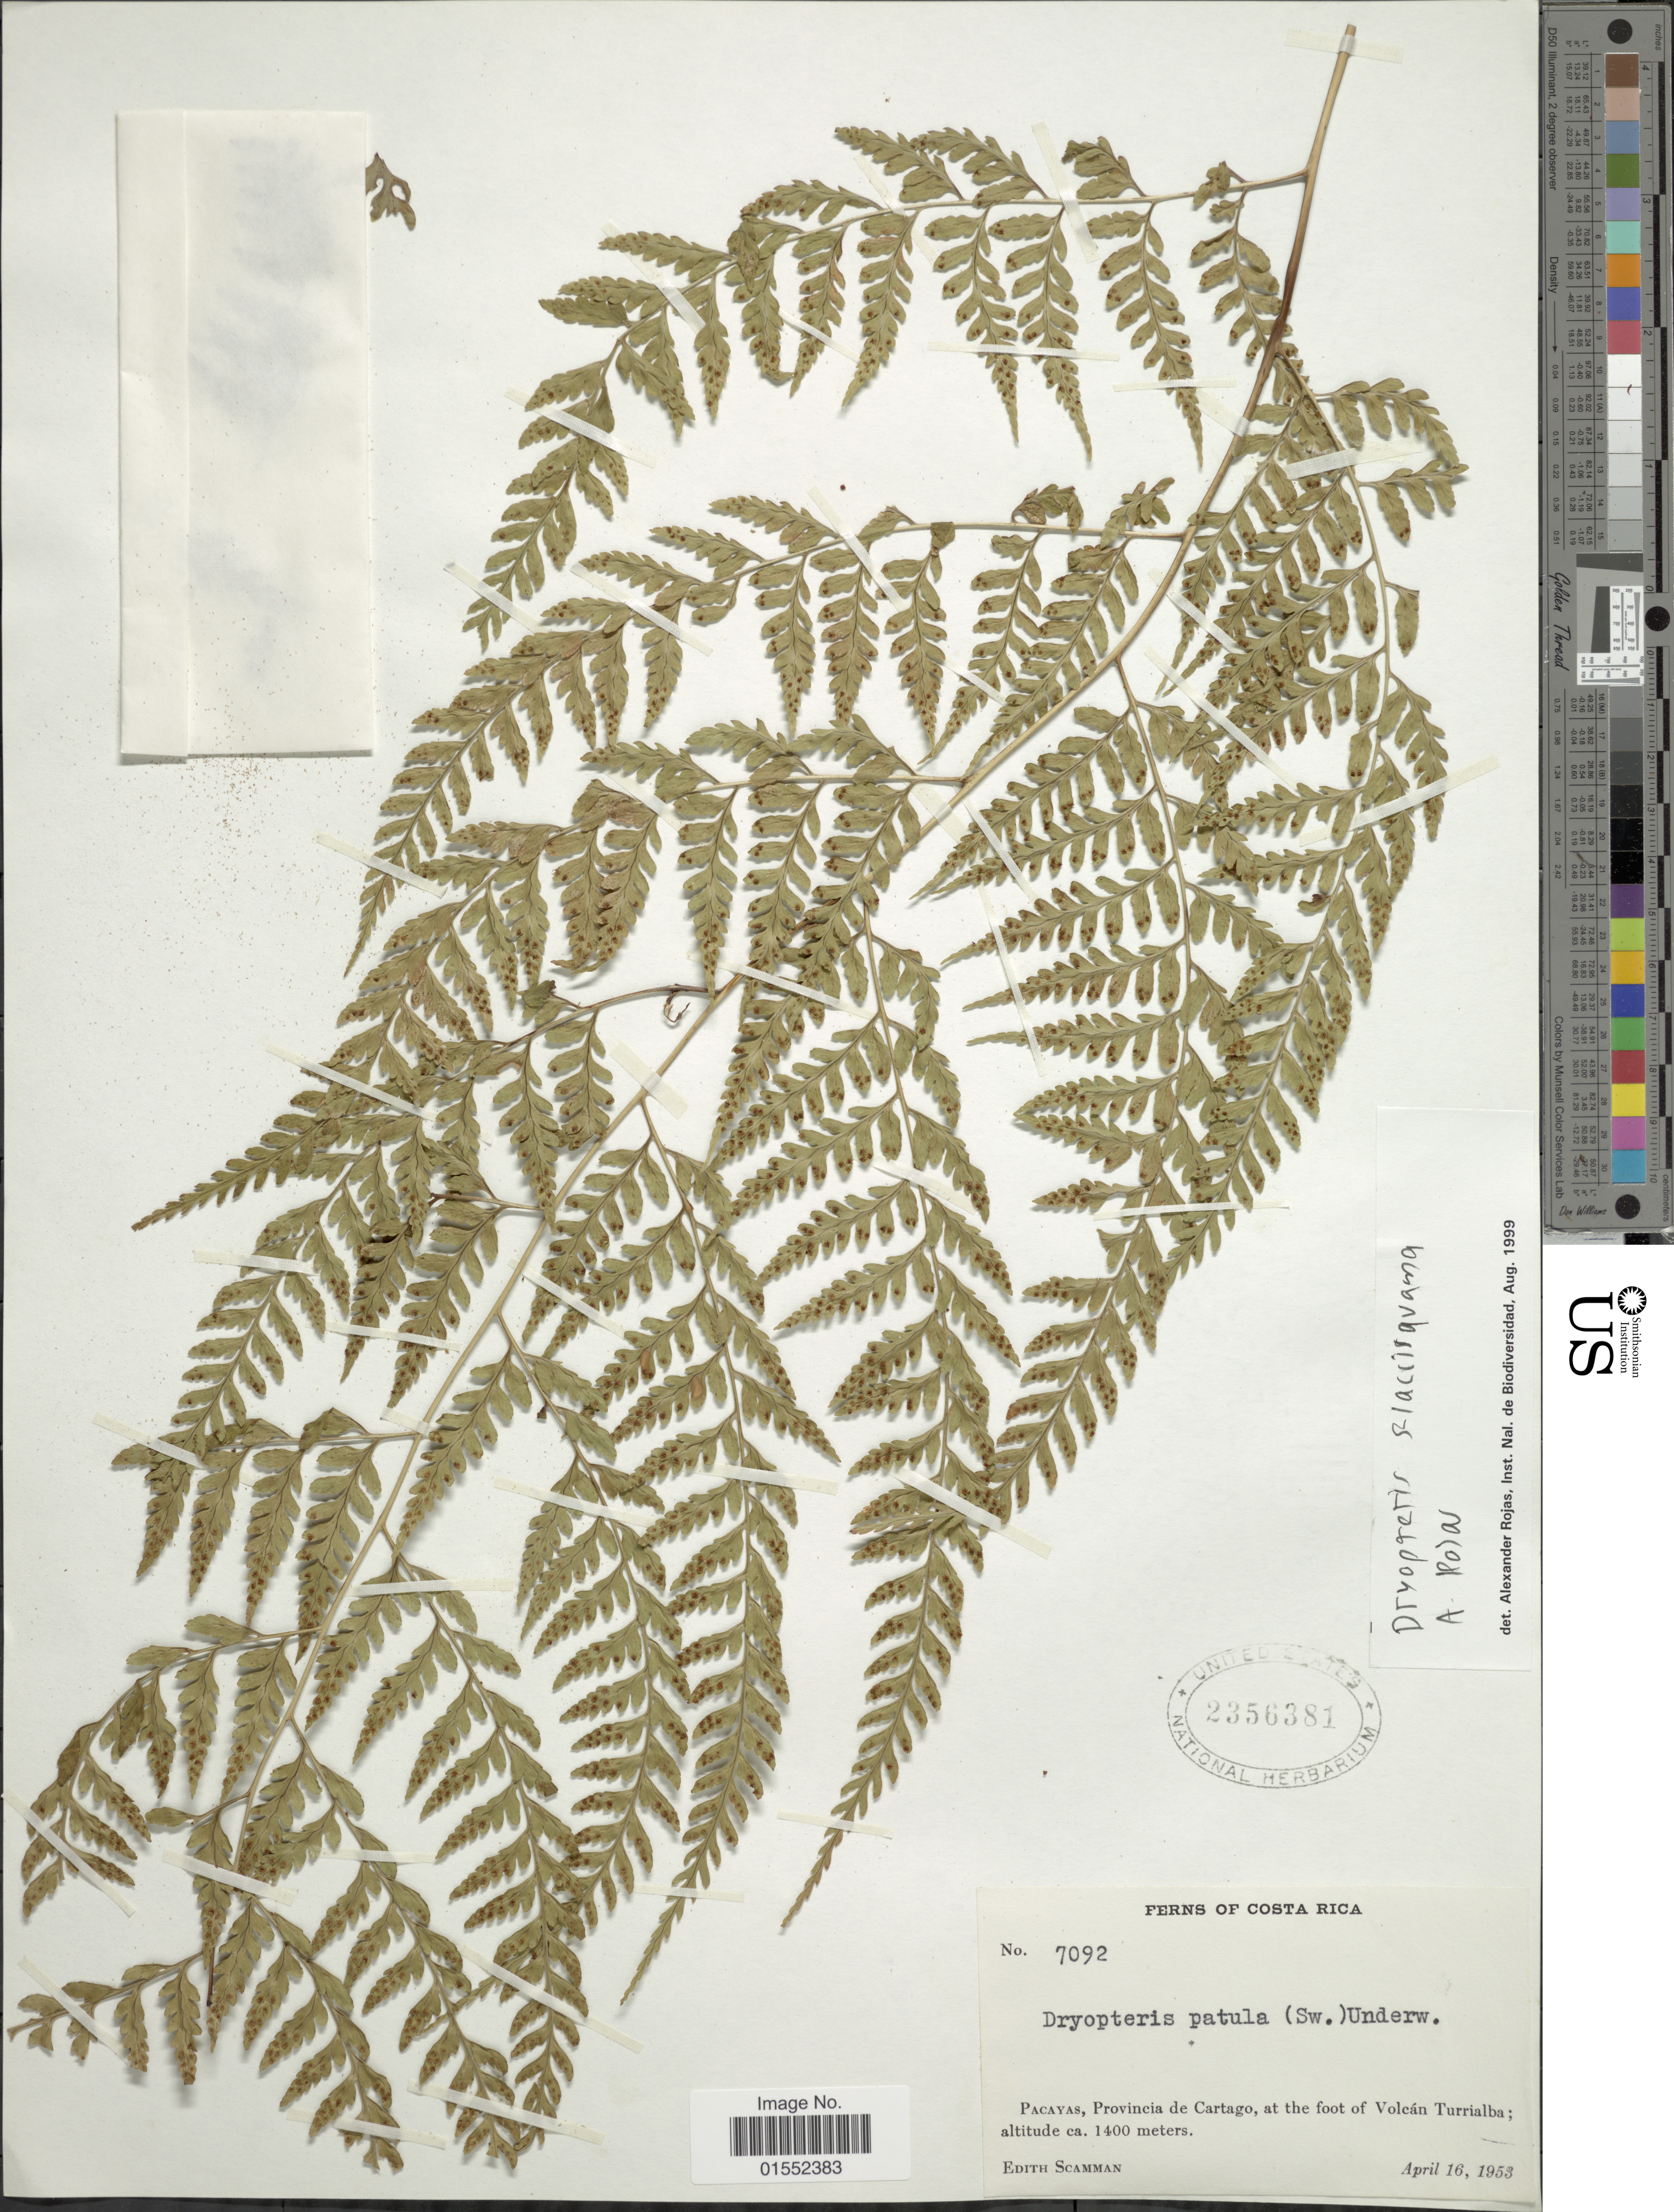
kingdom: Plantae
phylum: Tracheophyta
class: Polypodiopsida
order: Polypodiales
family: Dryopteridaceae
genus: Dryopteris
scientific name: Dryopteris flaccisquama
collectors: E. Scamman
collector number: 7092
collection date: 1953-04-16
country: Costa Rica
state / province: Cartago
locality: Pacayas, at the foot of Volcán Turrialba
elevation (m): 1400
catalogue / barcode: US 2356381